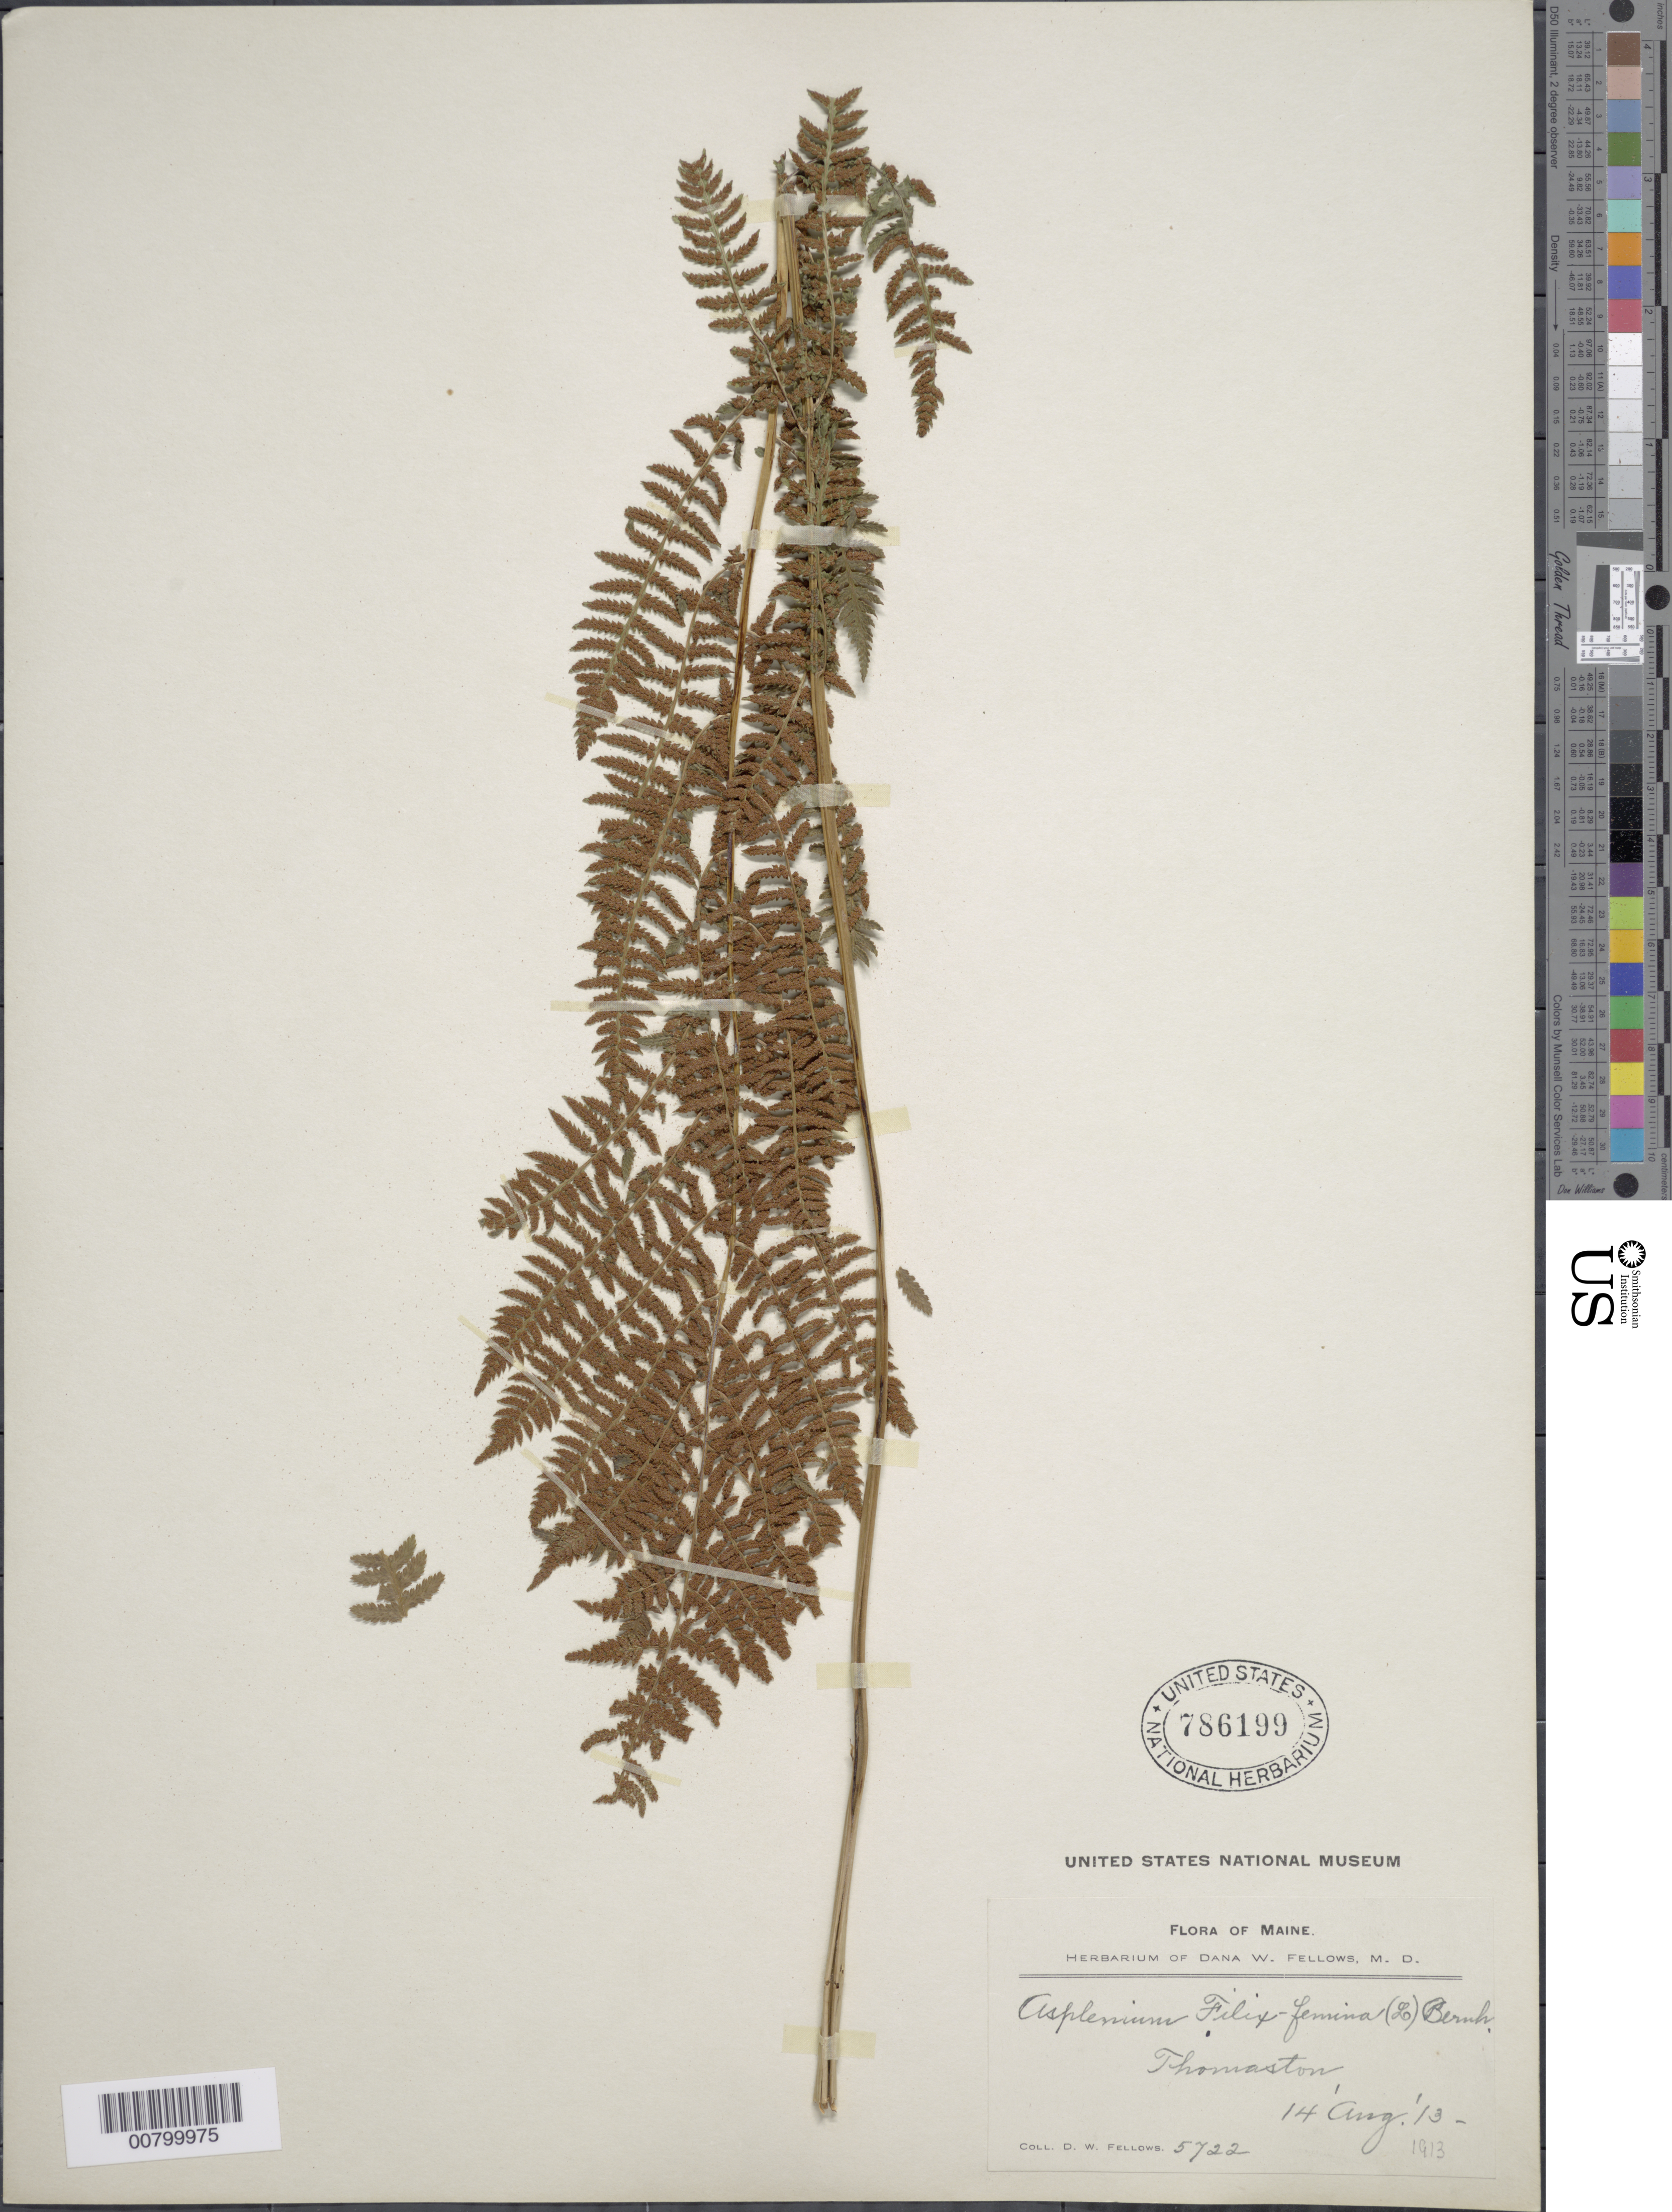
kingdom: Plantae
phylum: Tracheophyta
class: Polypodiopsida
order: Polypodiales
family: Athyriaceae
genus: Athyrium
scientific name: Athyrium filix-femina subsp. angustatum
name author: (Willd.) R.T. Clausen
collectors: D. W. Fellows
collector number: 5722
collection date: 1913-08-14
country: United States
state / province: Maine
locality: Thomaston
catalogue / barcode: US 786199